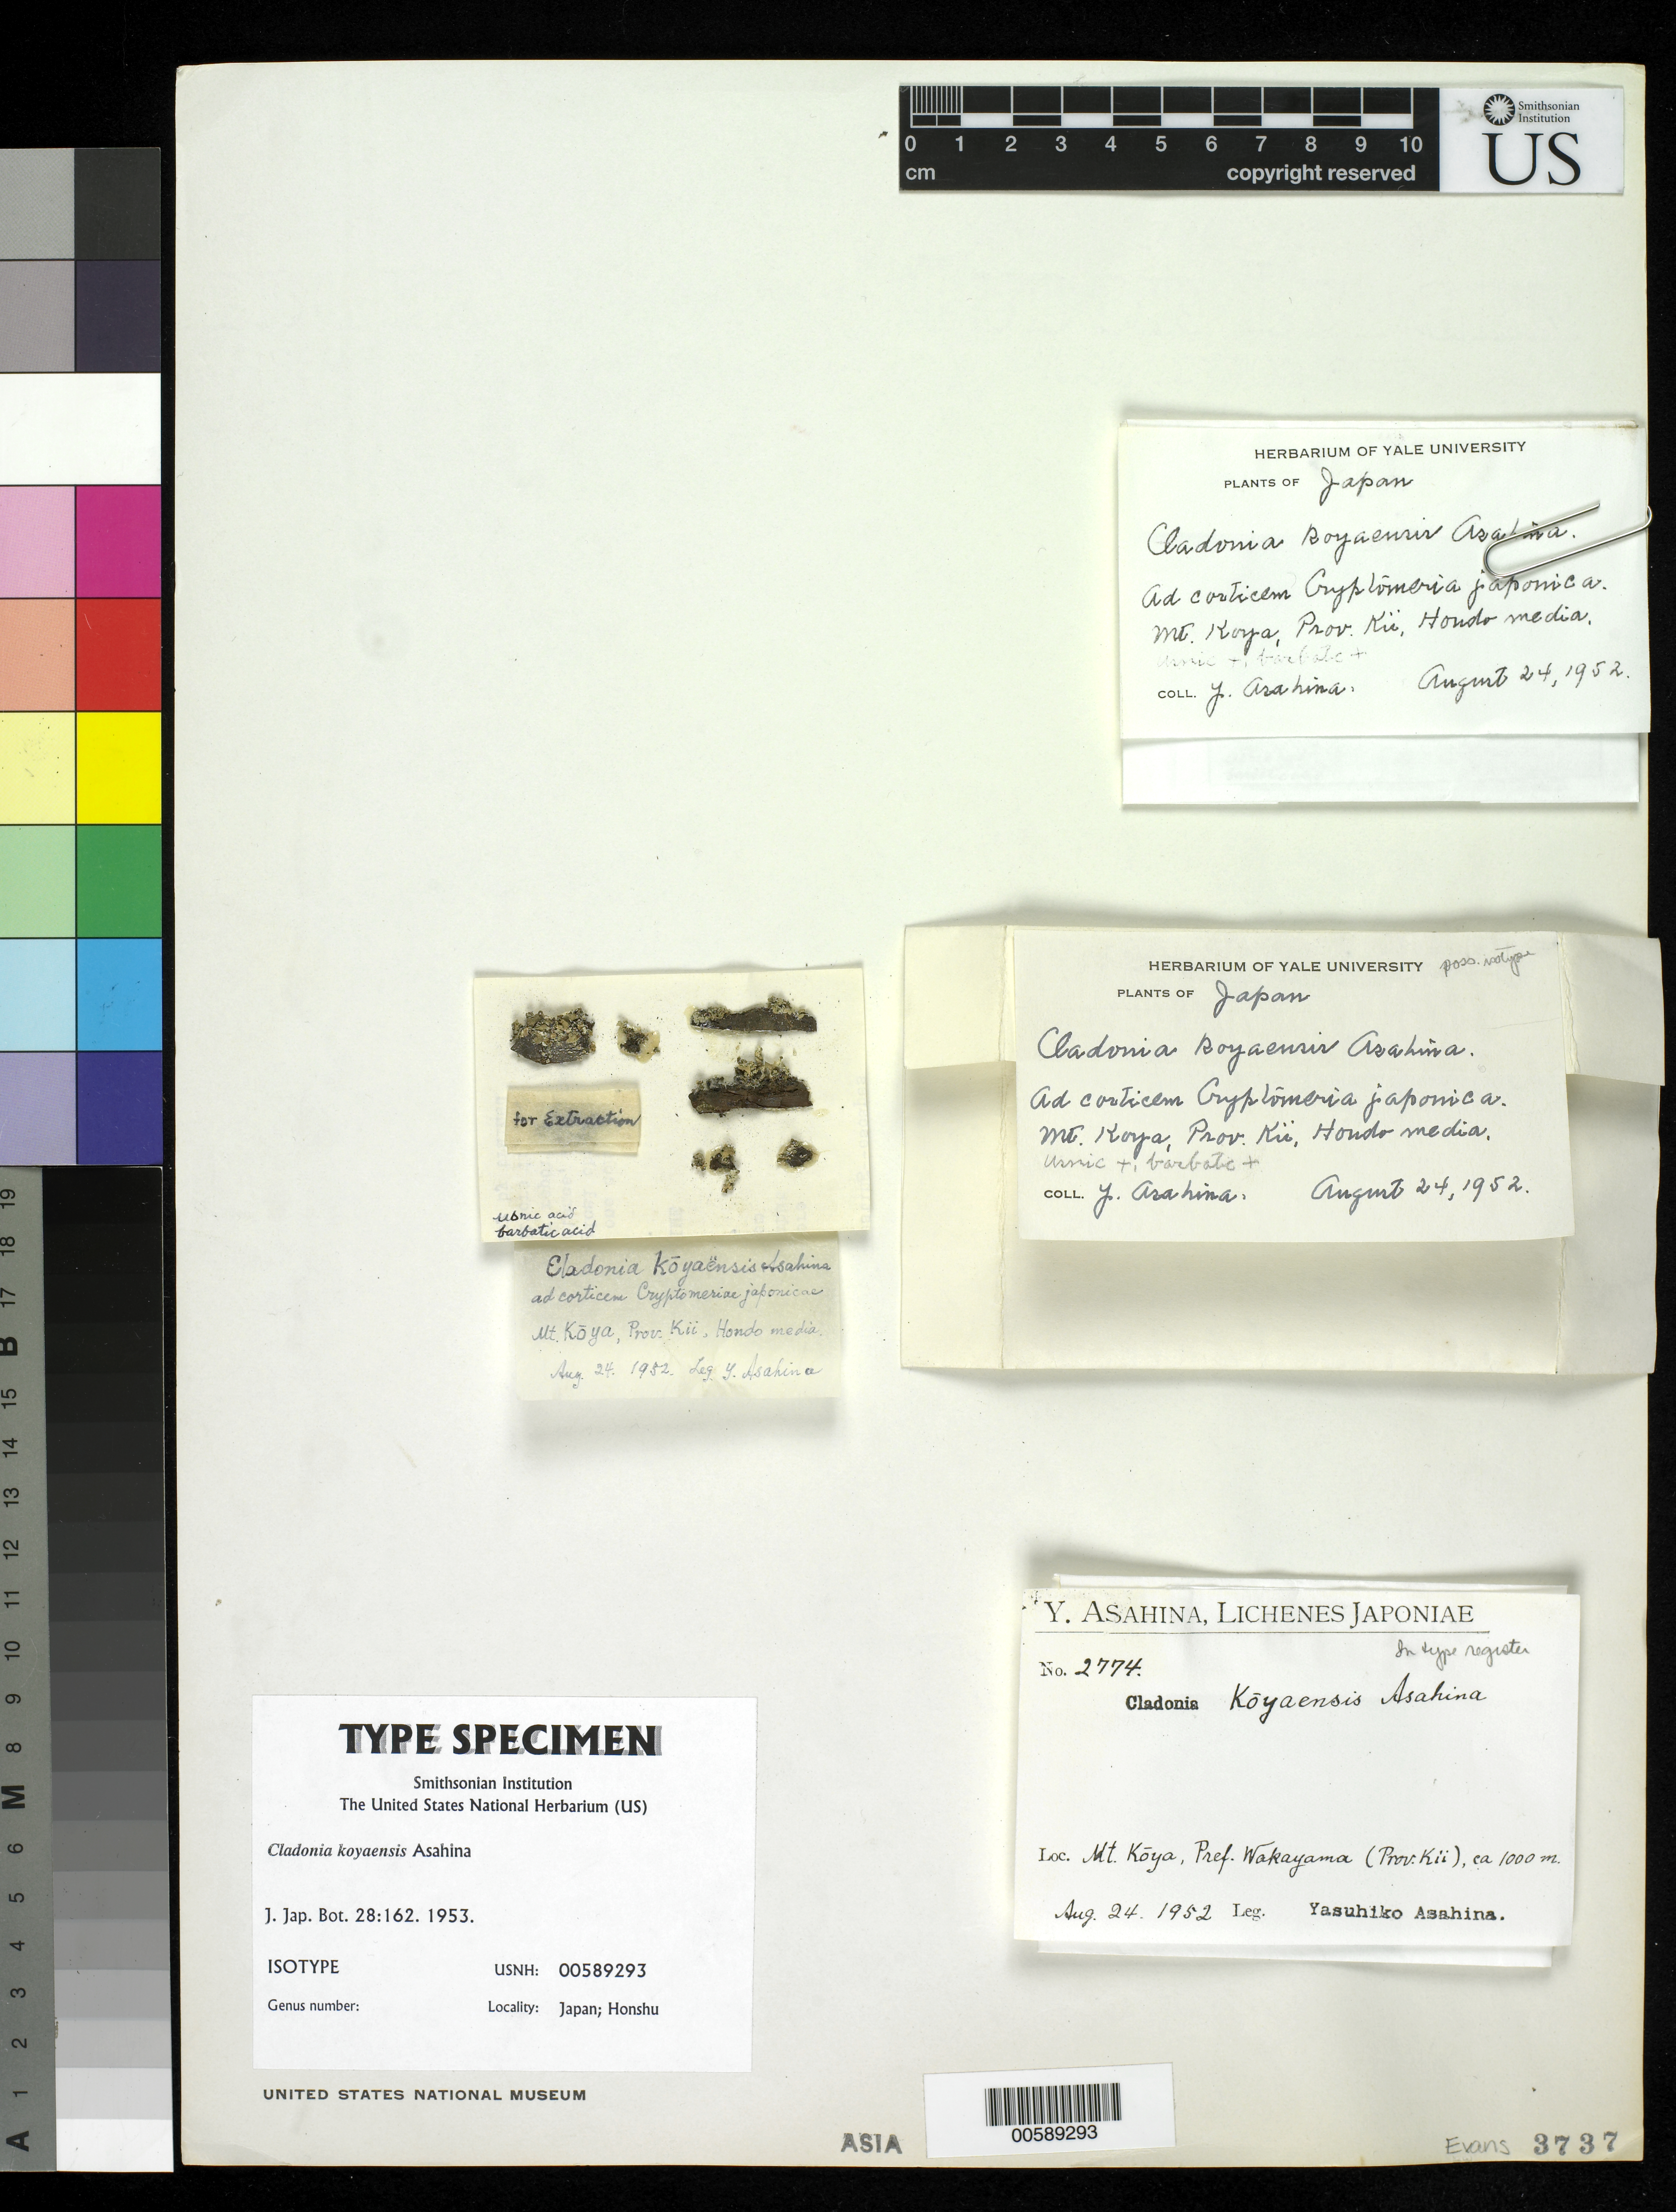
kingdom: Fungi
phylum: Ascomycota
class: Lecanoromycetes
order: Lecanorales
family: Cladoniaceae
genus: Cladonia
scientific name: Cladonia koyaensis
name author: Asahina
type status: Isotype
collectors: Y. Asahina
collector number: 2774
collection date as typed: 24 Aug 1952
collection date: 1952-08-24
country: Japan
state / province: Wakayama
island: Honshu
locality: Mt. Koya, Wakayama.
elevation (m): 1000